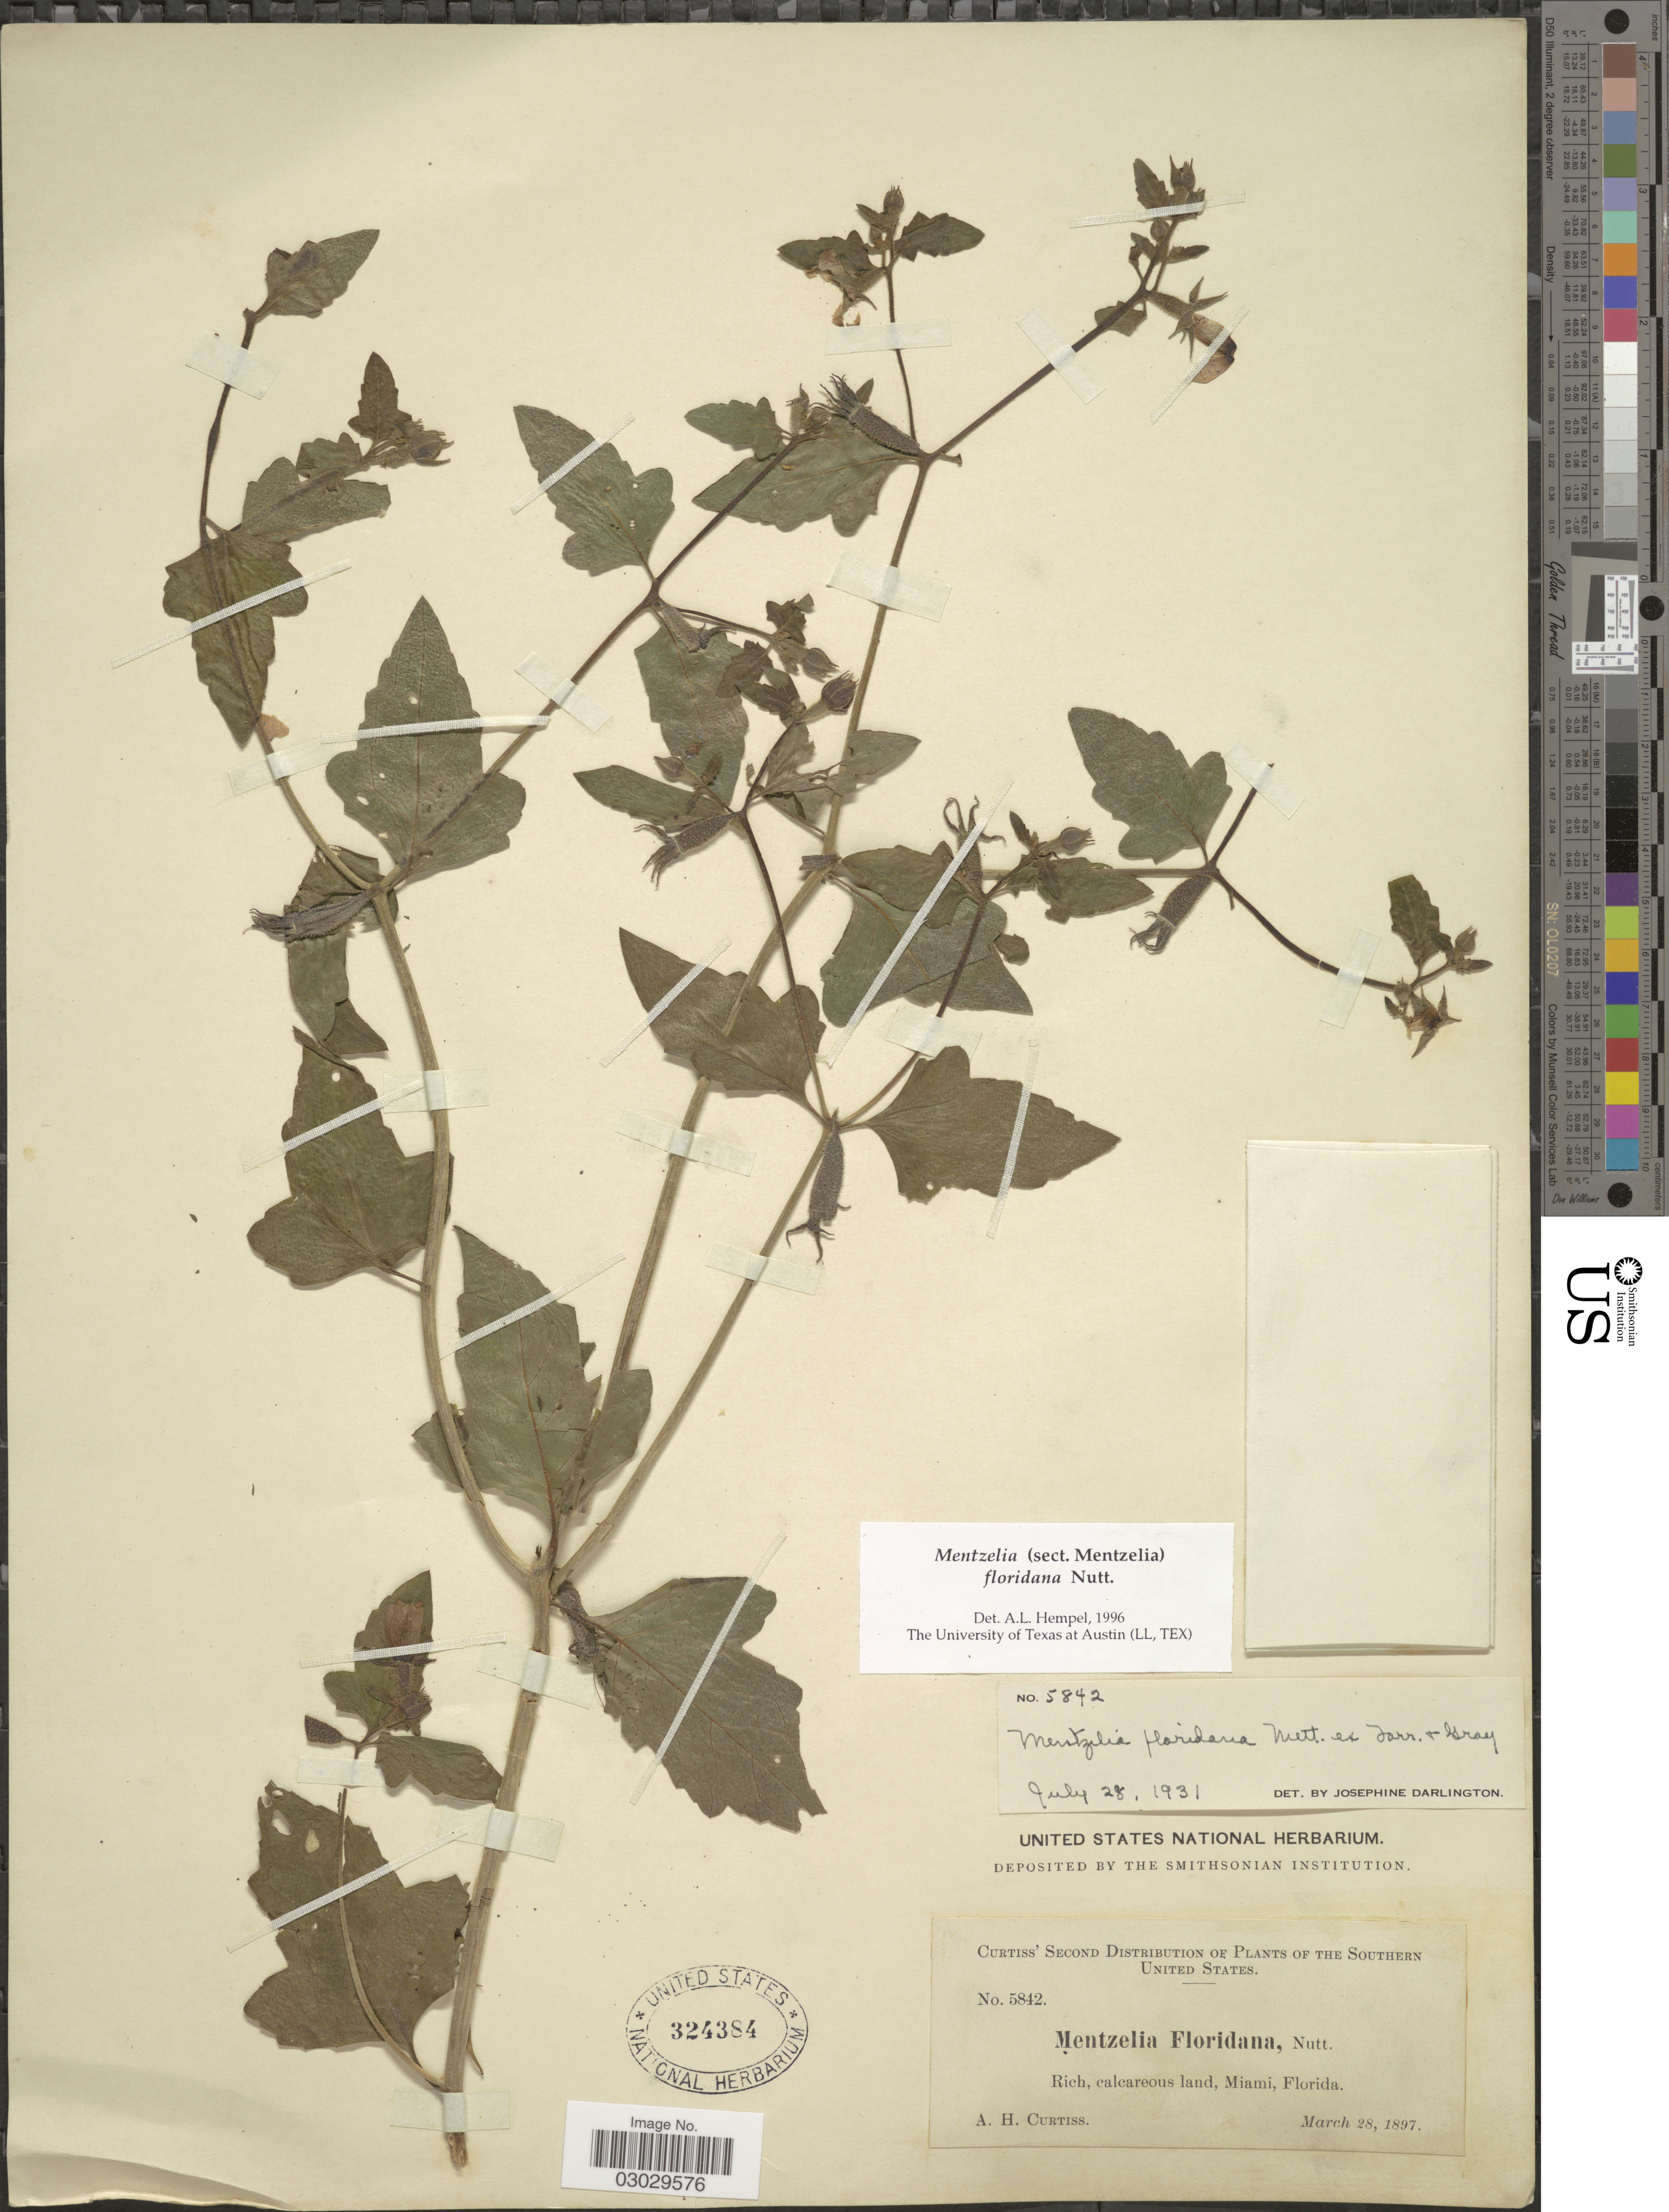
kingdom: Plantae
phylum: Tracheophyta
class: Magnoliopsida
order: Cornales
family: Loasaceae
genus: Mentzelia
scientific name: Mentzelia floridana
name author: Nutt. ex Torr. & A. Gray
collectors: A. H. Curtiss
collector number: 5842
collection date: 1897-03-28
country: United States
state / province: Florida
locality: Southern United States. Rich, calcareous land, Miami.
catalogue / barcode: US 324384